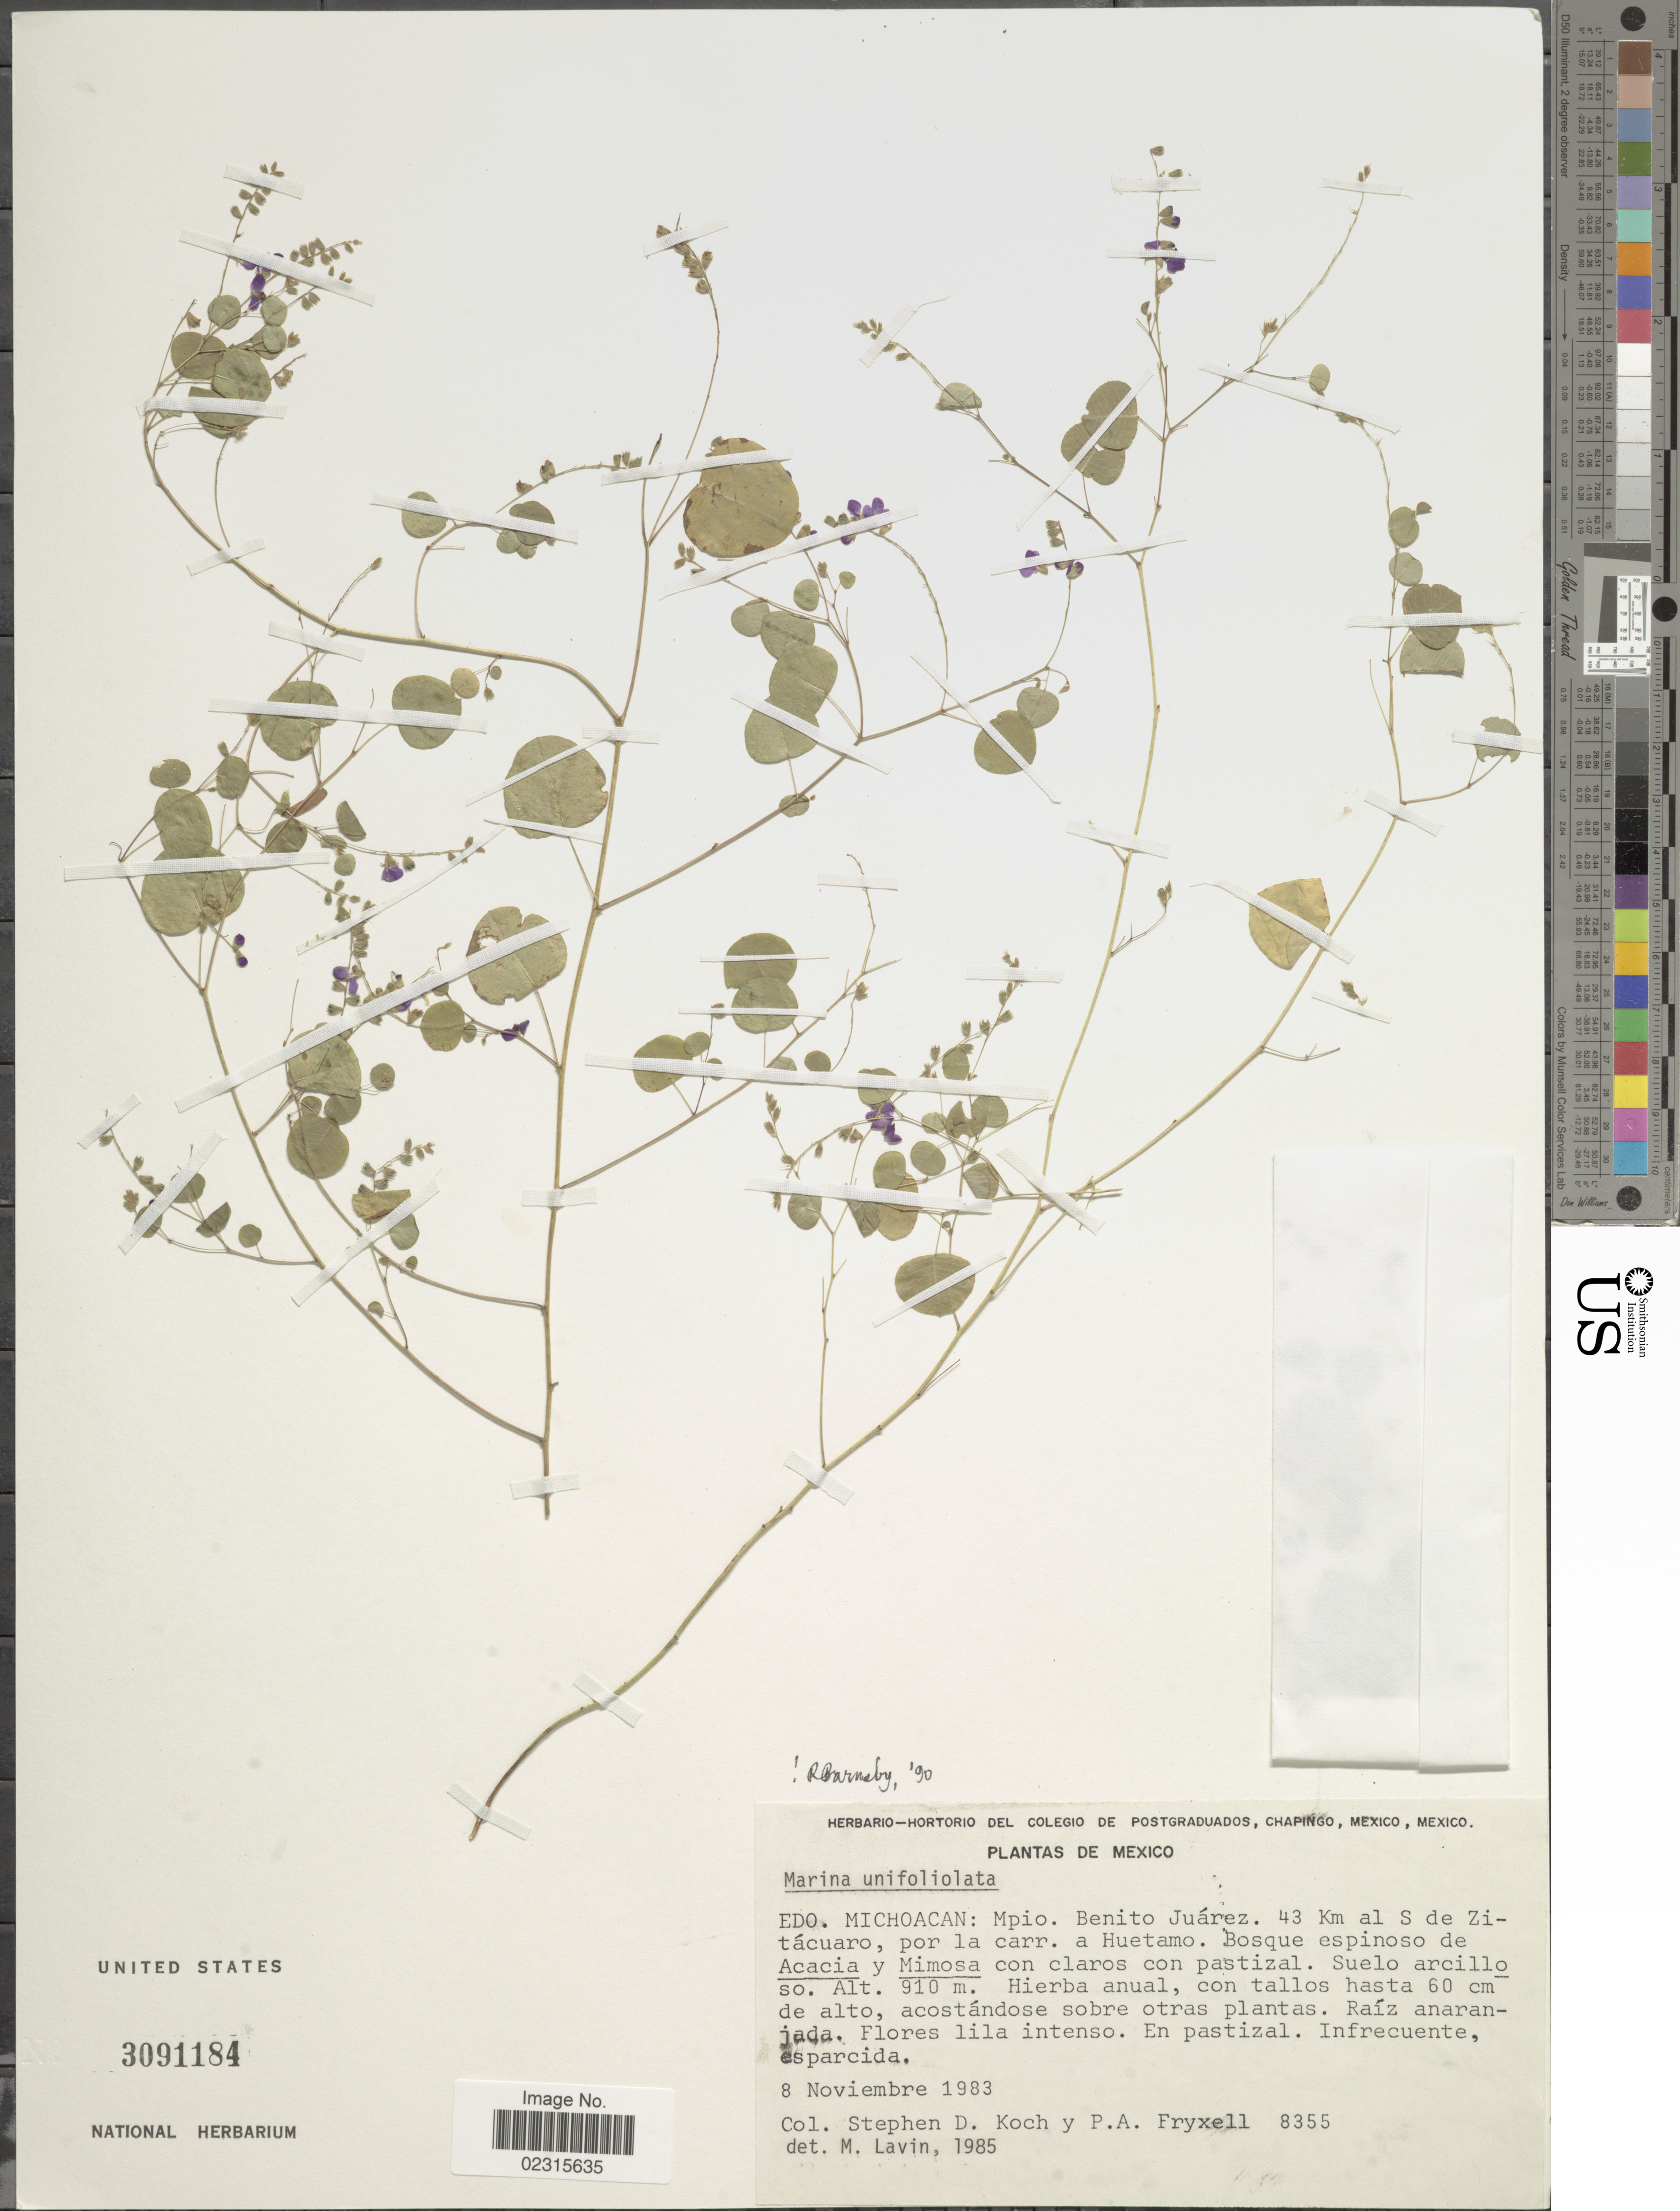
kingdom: Plantae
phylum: Tracheophyta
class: Magnoliopsida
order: Fabales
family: Fabaceae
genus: Marina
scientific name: Marina unifoliolata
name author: (B.L. Rob. & Greenm.) Barneby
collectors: S. D. Koch & P. A. Fryxell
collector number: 8355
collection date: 1983-11-08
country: Mexico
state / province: Michoacán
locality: Edo. Michoacan: Mpio. Benito Juarez. 43 km al S de Zitacuaro, por la carr. a Huetamo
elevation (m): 910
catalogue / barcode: US 3091184